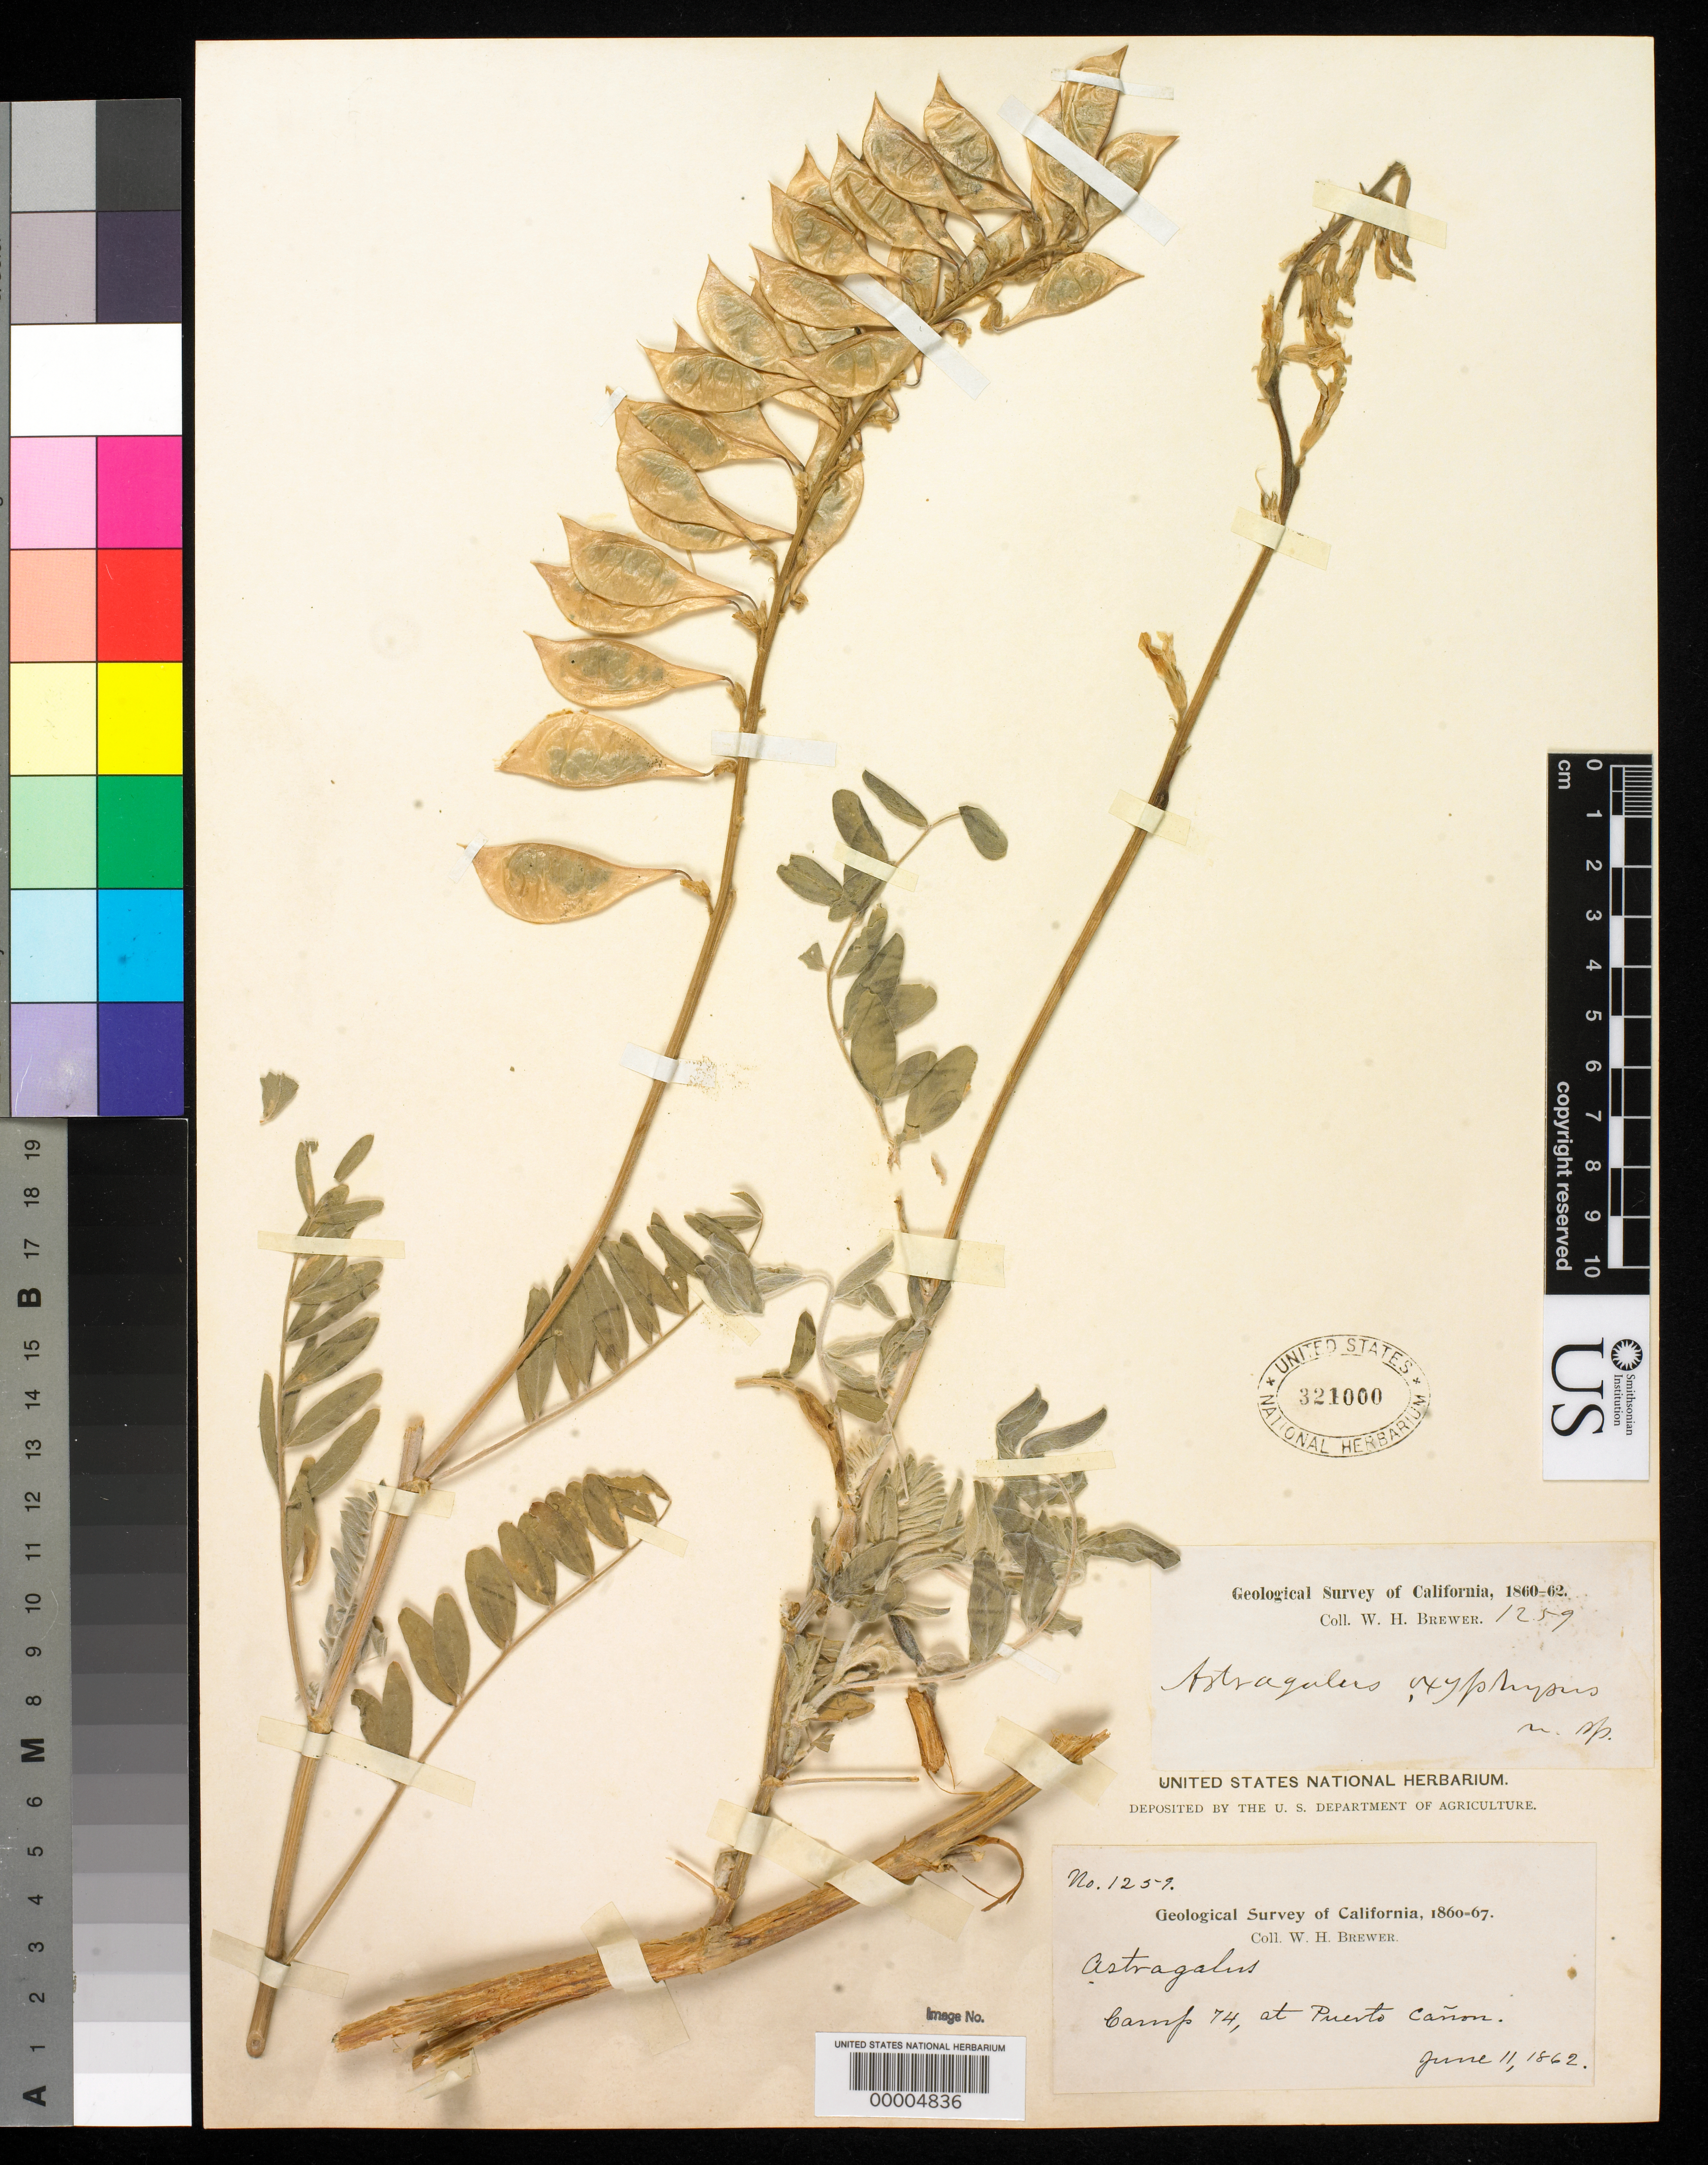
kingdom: Plantae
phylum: Tracheophyta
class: Magnoliopsida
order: Fabales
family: Fabaceae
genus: Astragalus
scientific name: Astragalus oxyphysus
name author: A. Gray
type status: Isotype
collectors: W. H. Brewer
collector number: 1259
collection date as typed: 11 Jun 1862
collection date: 1862-06-11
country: United States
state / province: California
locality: Camp 74, Puerto Canon.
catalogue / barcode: US 321000